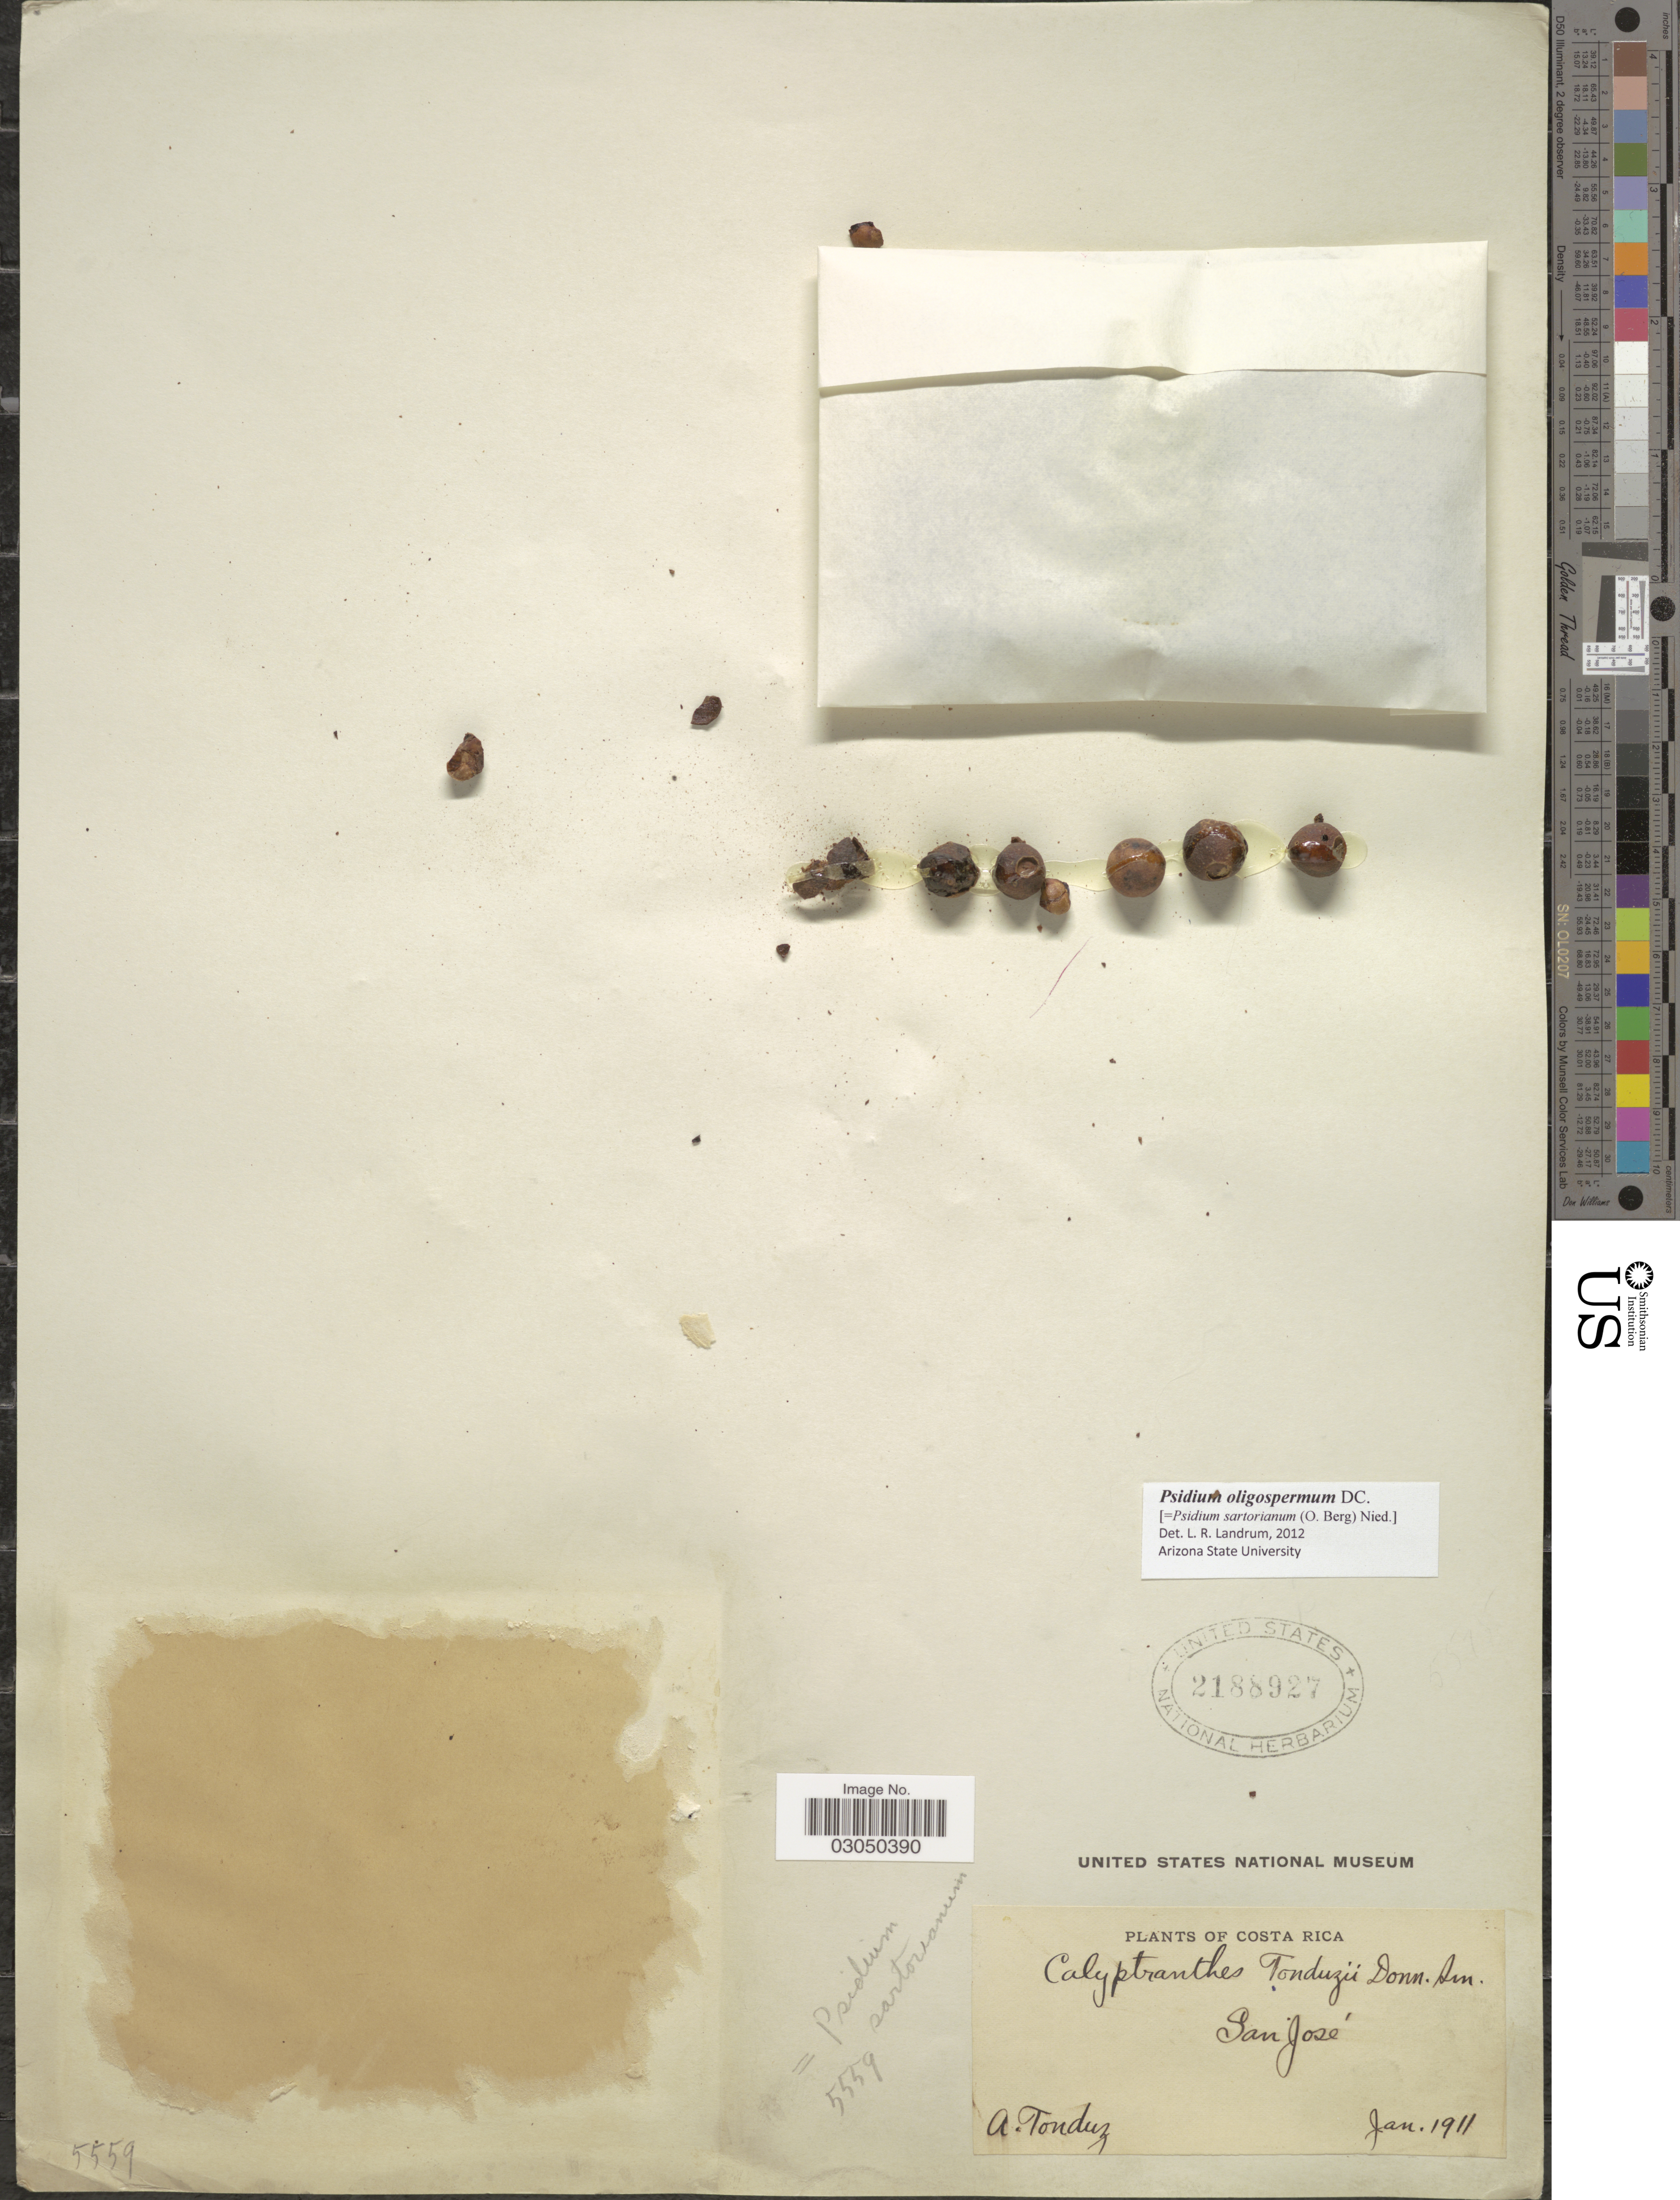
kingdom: Plantae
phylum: Tracheophyta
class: Magnoliopsida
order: Myrtales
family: Myrtaceae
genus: Psidium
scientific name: Psidium oligospermum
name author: Mart. ex DC.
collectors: A. Tonduz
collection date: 1911-01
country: Costa Rica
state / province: San José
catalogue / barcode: US 2188927